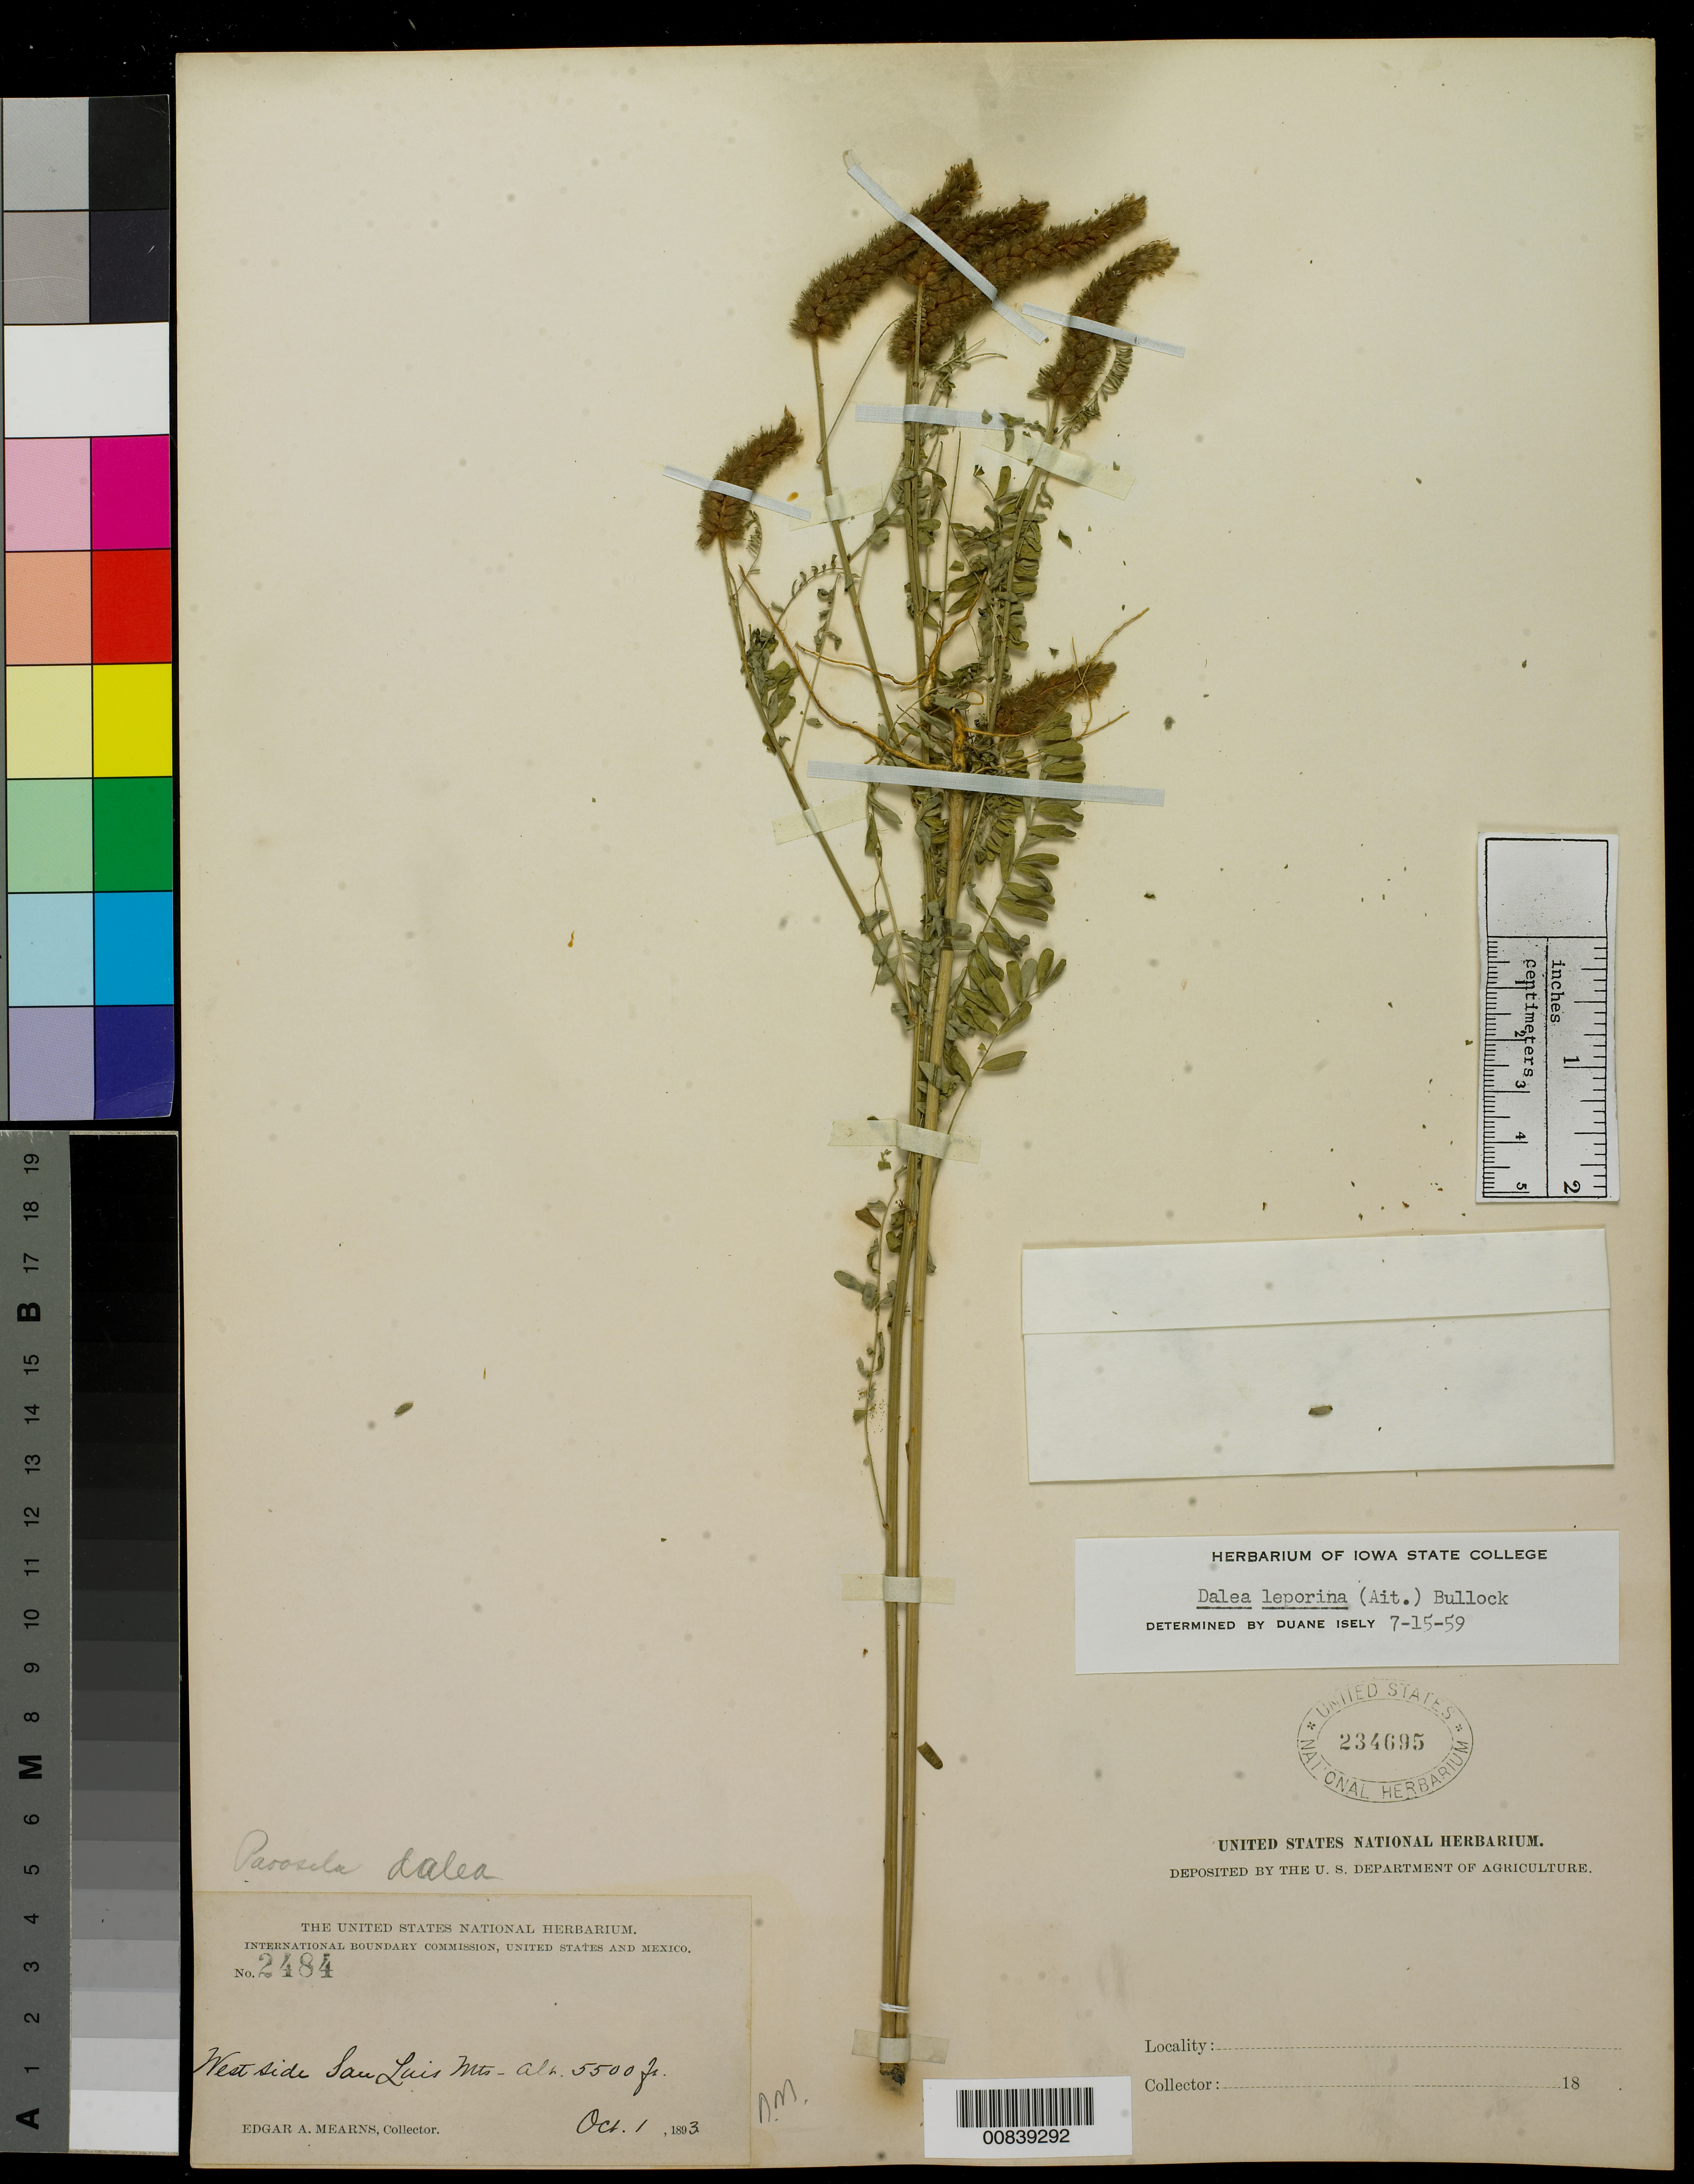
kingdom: Plantae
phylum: Tracheophyta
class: Magnoliopsida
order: Fabales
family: Fabaceae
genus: Dalea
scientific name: Dalea leporina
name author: (Aiton) Bullock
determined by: Isley, Duane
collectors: E. A. Mearns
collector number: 2484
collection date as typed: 01 Oct 1893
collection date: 1893-10-01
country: United States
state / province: Arizona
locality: West side of San Luis Mts.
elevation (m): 1676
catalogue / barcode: US 234695